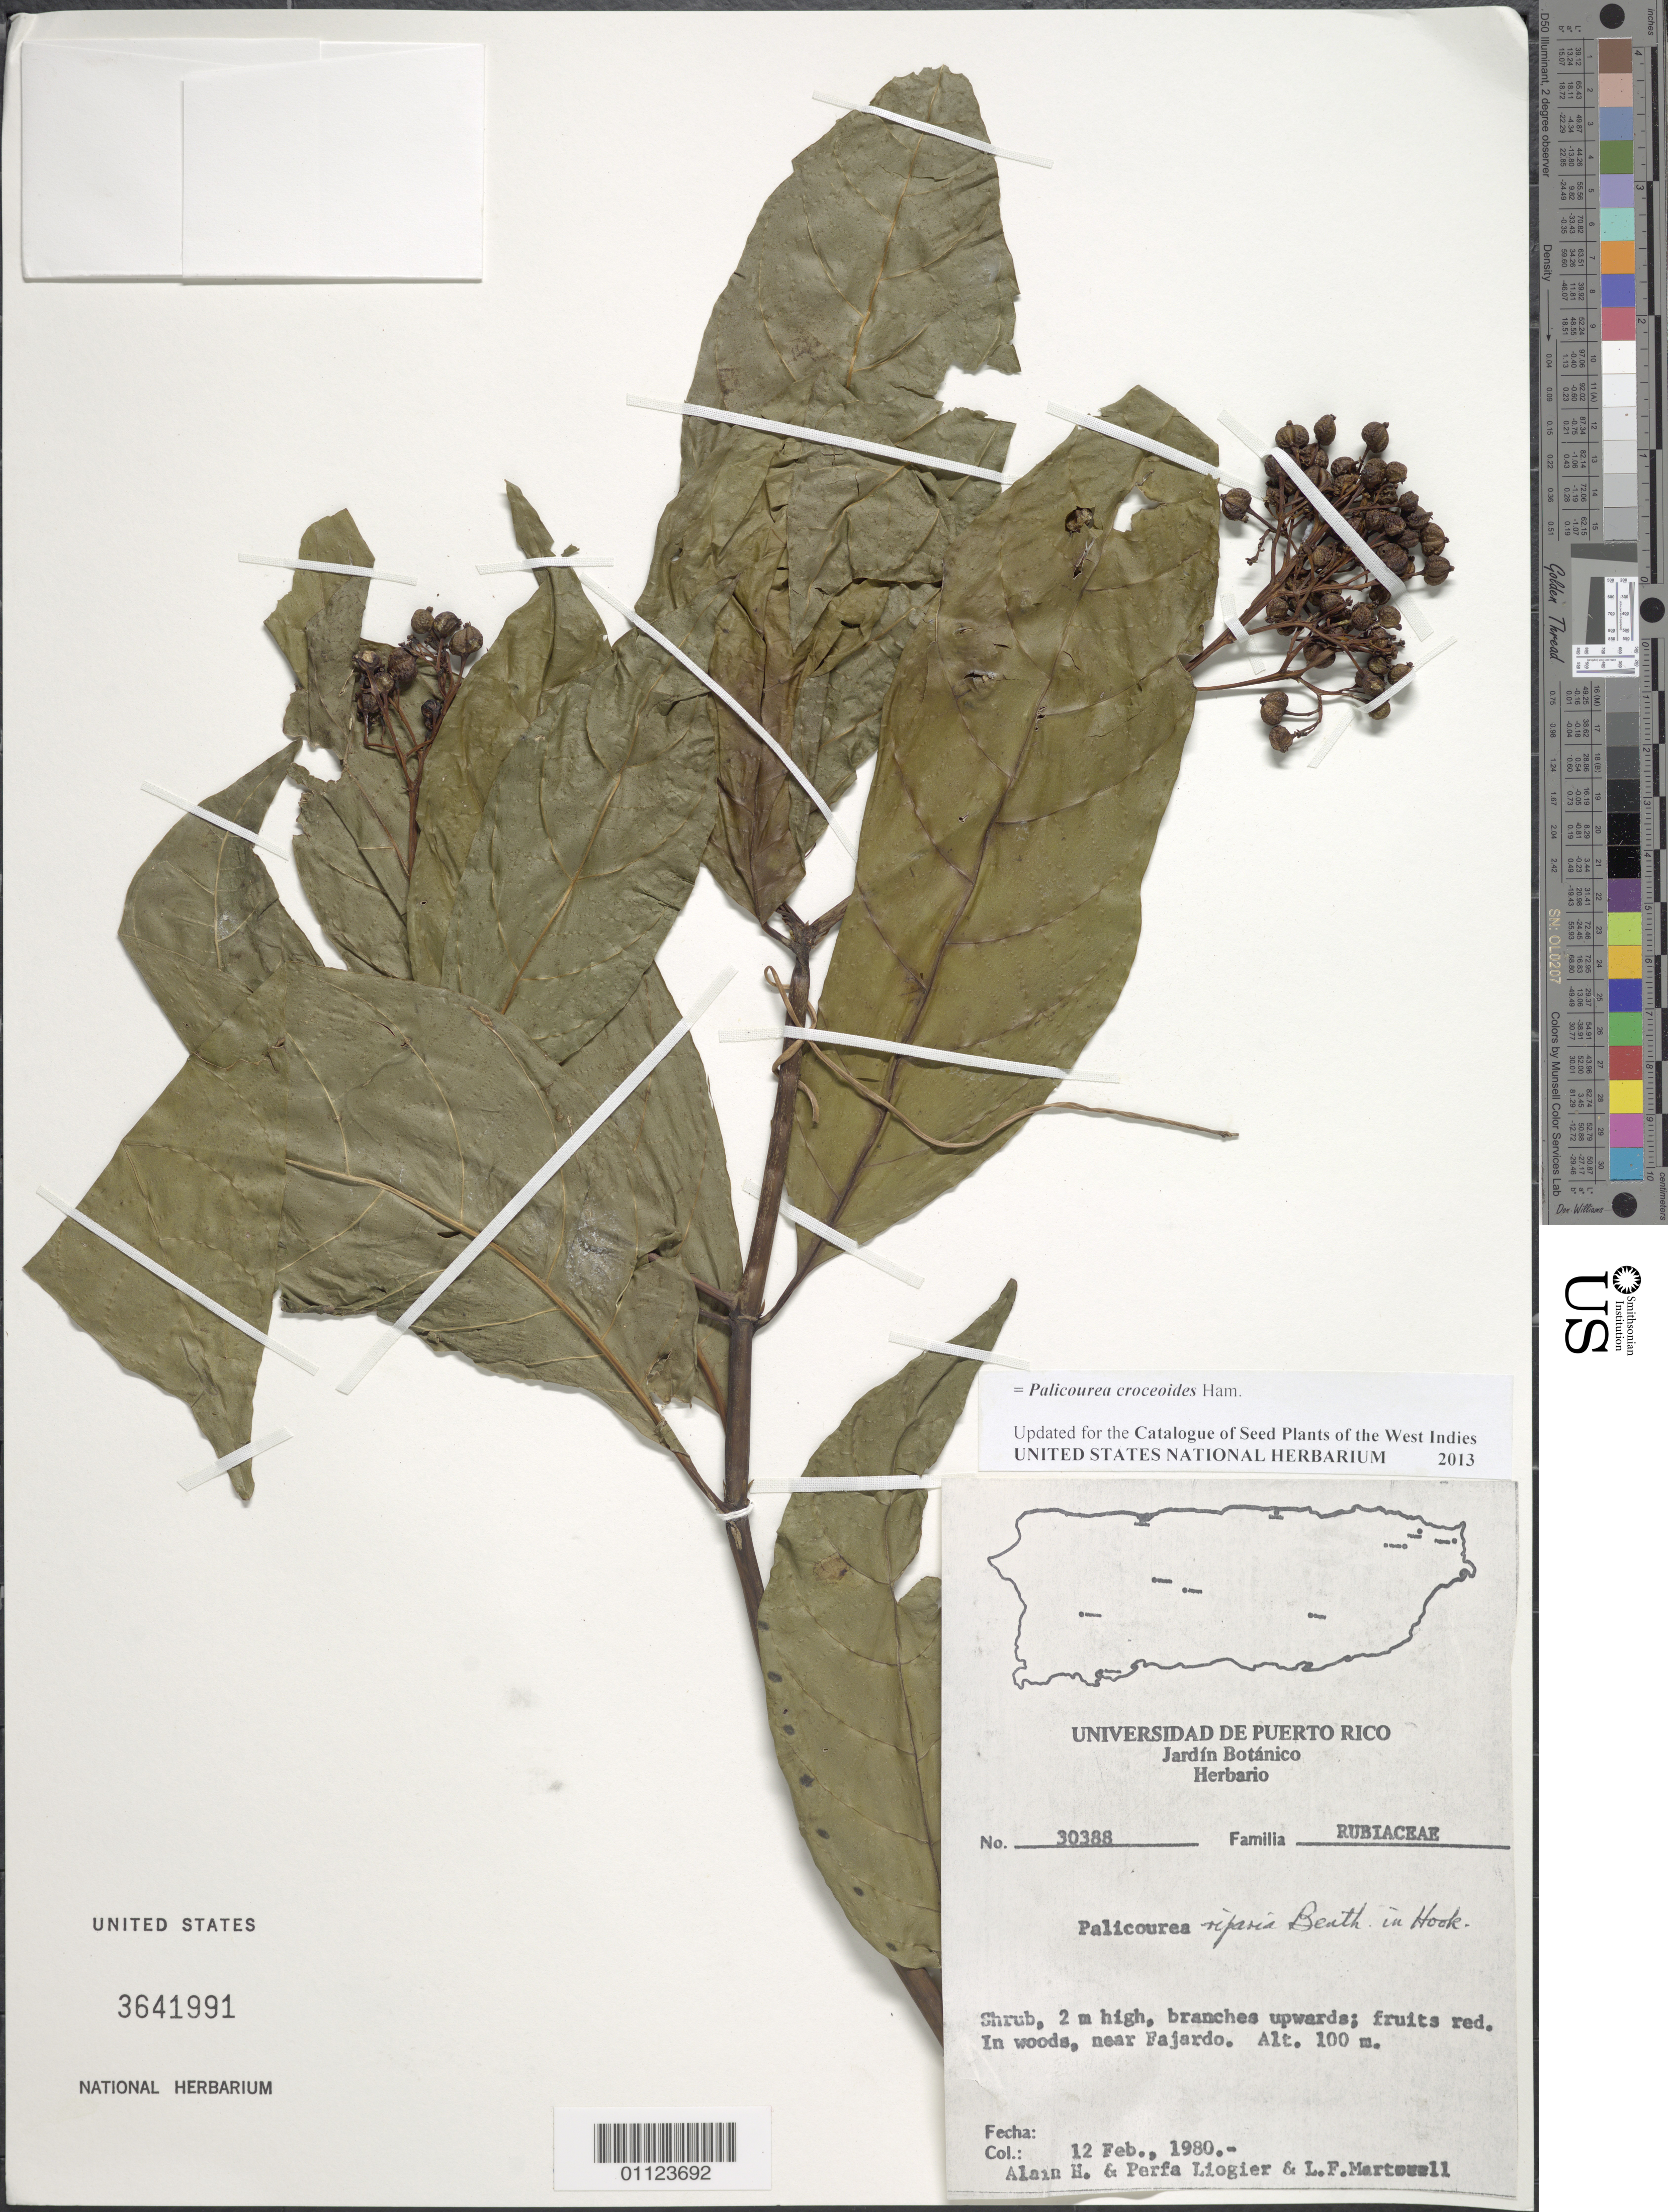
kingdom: Plantae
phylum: Tracheophyta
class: Magnoliopsida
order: Gentianales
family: Rubiaceae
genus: Palicourea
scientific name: Palicourea croceoides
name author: Ham.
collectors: A. H. Liogier, M. P. Liogier & L. Martorell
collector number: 30388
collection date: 1980-02-12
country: Puerto Rico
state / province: Fajardo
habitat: In woods.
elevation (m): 100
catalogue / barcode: US 3641991